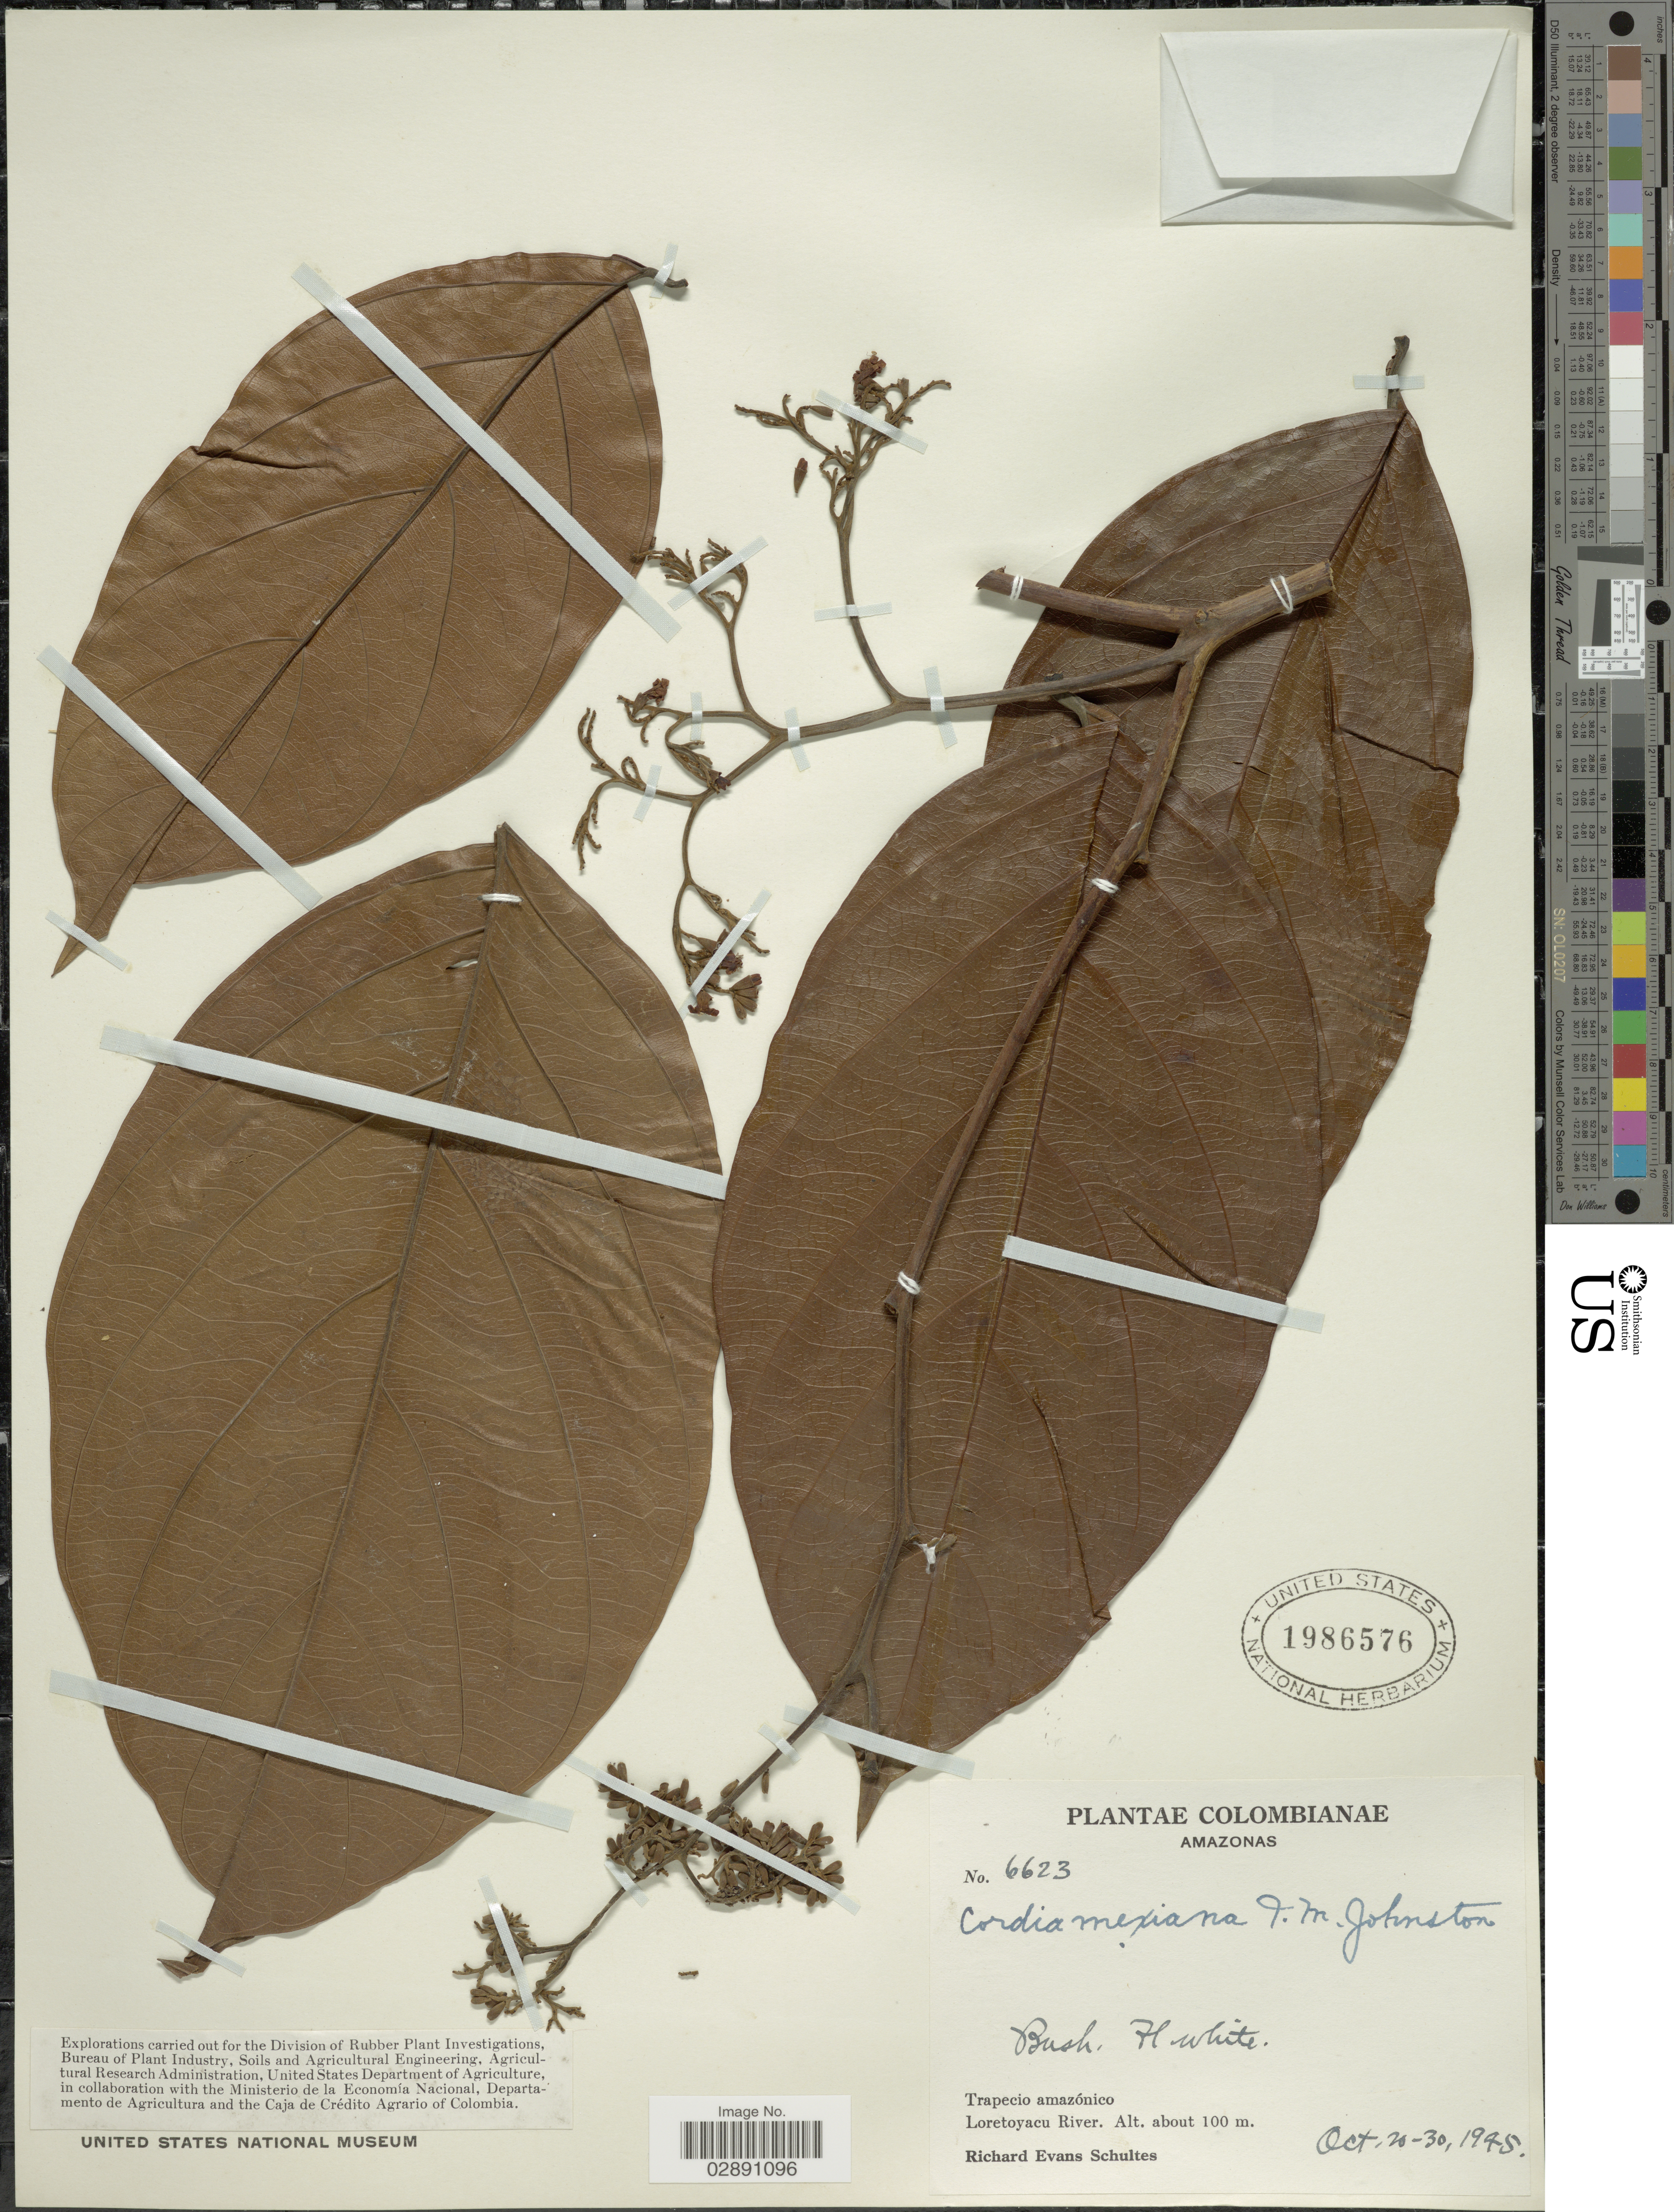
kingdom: Plantae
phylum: Tracheophyta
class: Magnoliopsida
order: Boraginales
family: Cordiaceae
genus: Cordia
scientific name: Cordia mexiana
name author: I.M. Johnst.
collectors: R. E. Schultes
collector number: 6623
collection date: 1945-10-20/1945-10-30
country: Colombia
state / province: Amazônas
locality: Trapecio amazónico. Loretoyacu River.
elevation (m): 100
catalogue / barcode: US 1986576